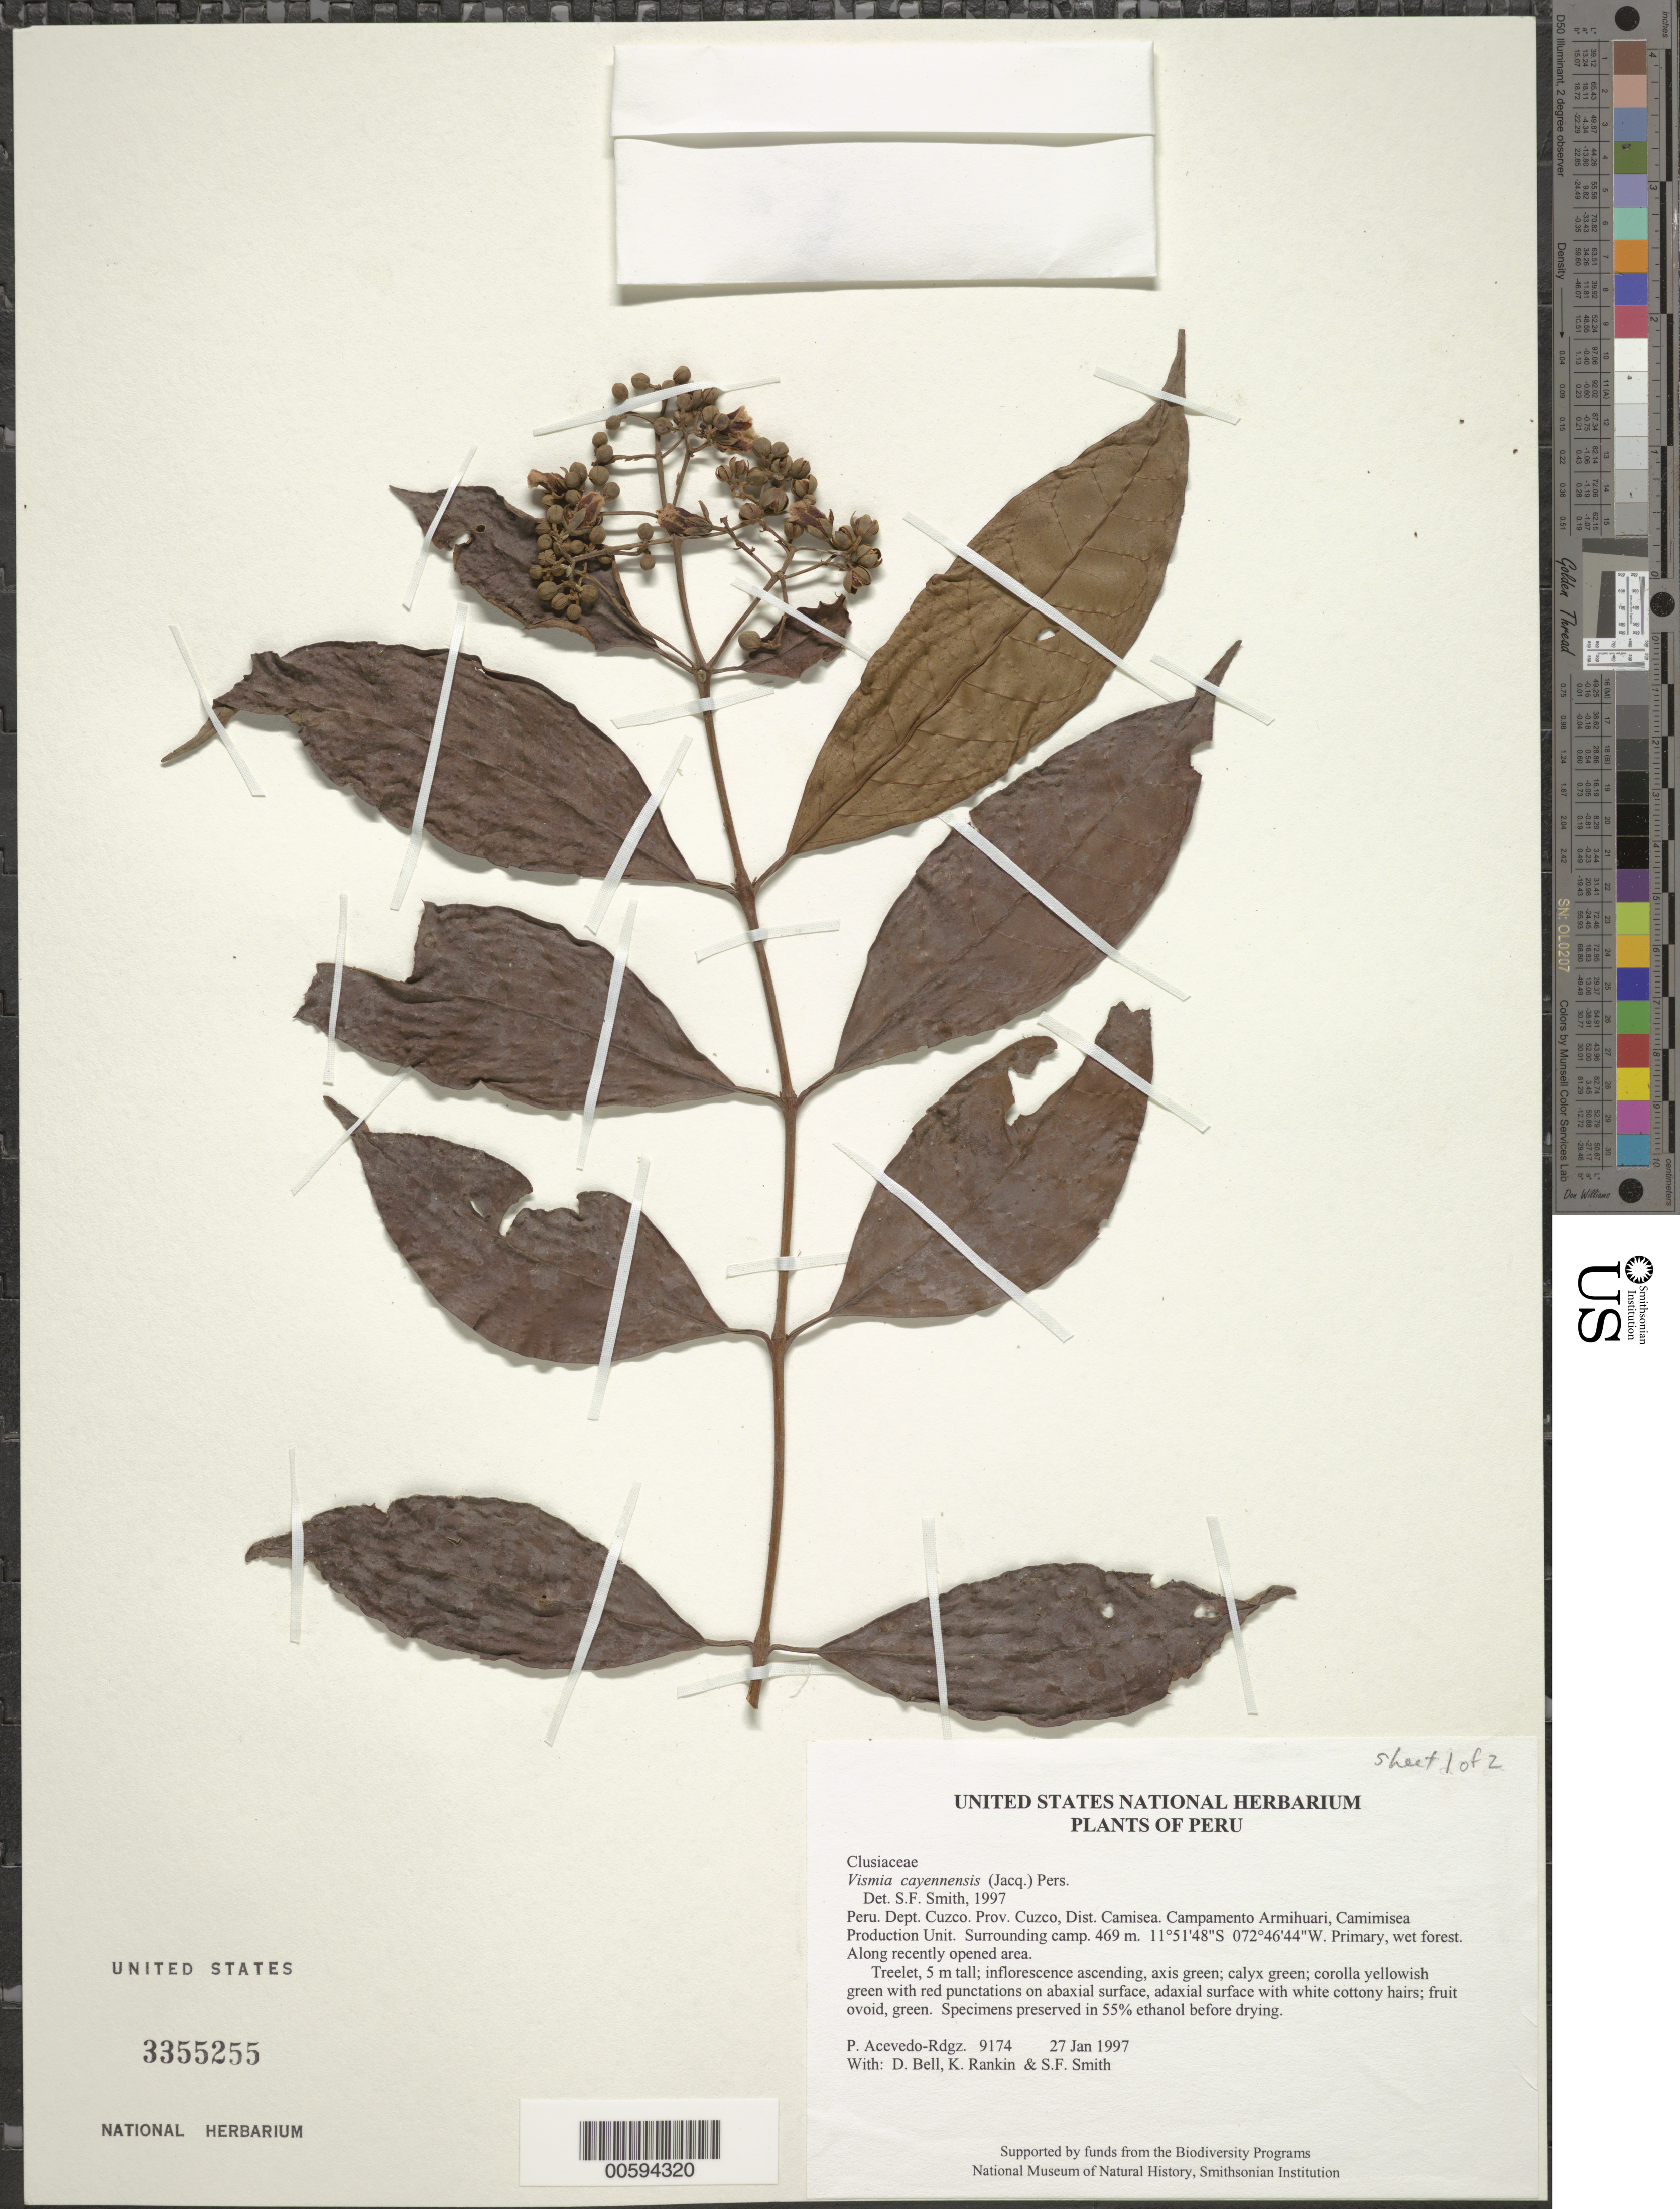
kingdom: Plantae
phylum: Tracheophyta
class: Magnoliopsida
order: Malpighiales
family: Hypericaceae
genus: Vismia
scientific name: Vismia cayennensis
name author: (Jacq.) Pers.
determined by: Smith, Stephen F., (US), NMNH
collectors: P. Acevedo-Rodr., D. A. Bell, K. B. Rankin & S.F. Smith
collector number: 9174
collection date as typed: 27 Jan 1997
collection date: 1997-01-27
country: Peru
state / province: Cusco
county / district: Cusco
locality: Districto Camisea, Campamento Armihuari, Camimisea Production Unit. Surrounding camp.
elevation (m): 469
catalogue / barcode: US 3355255